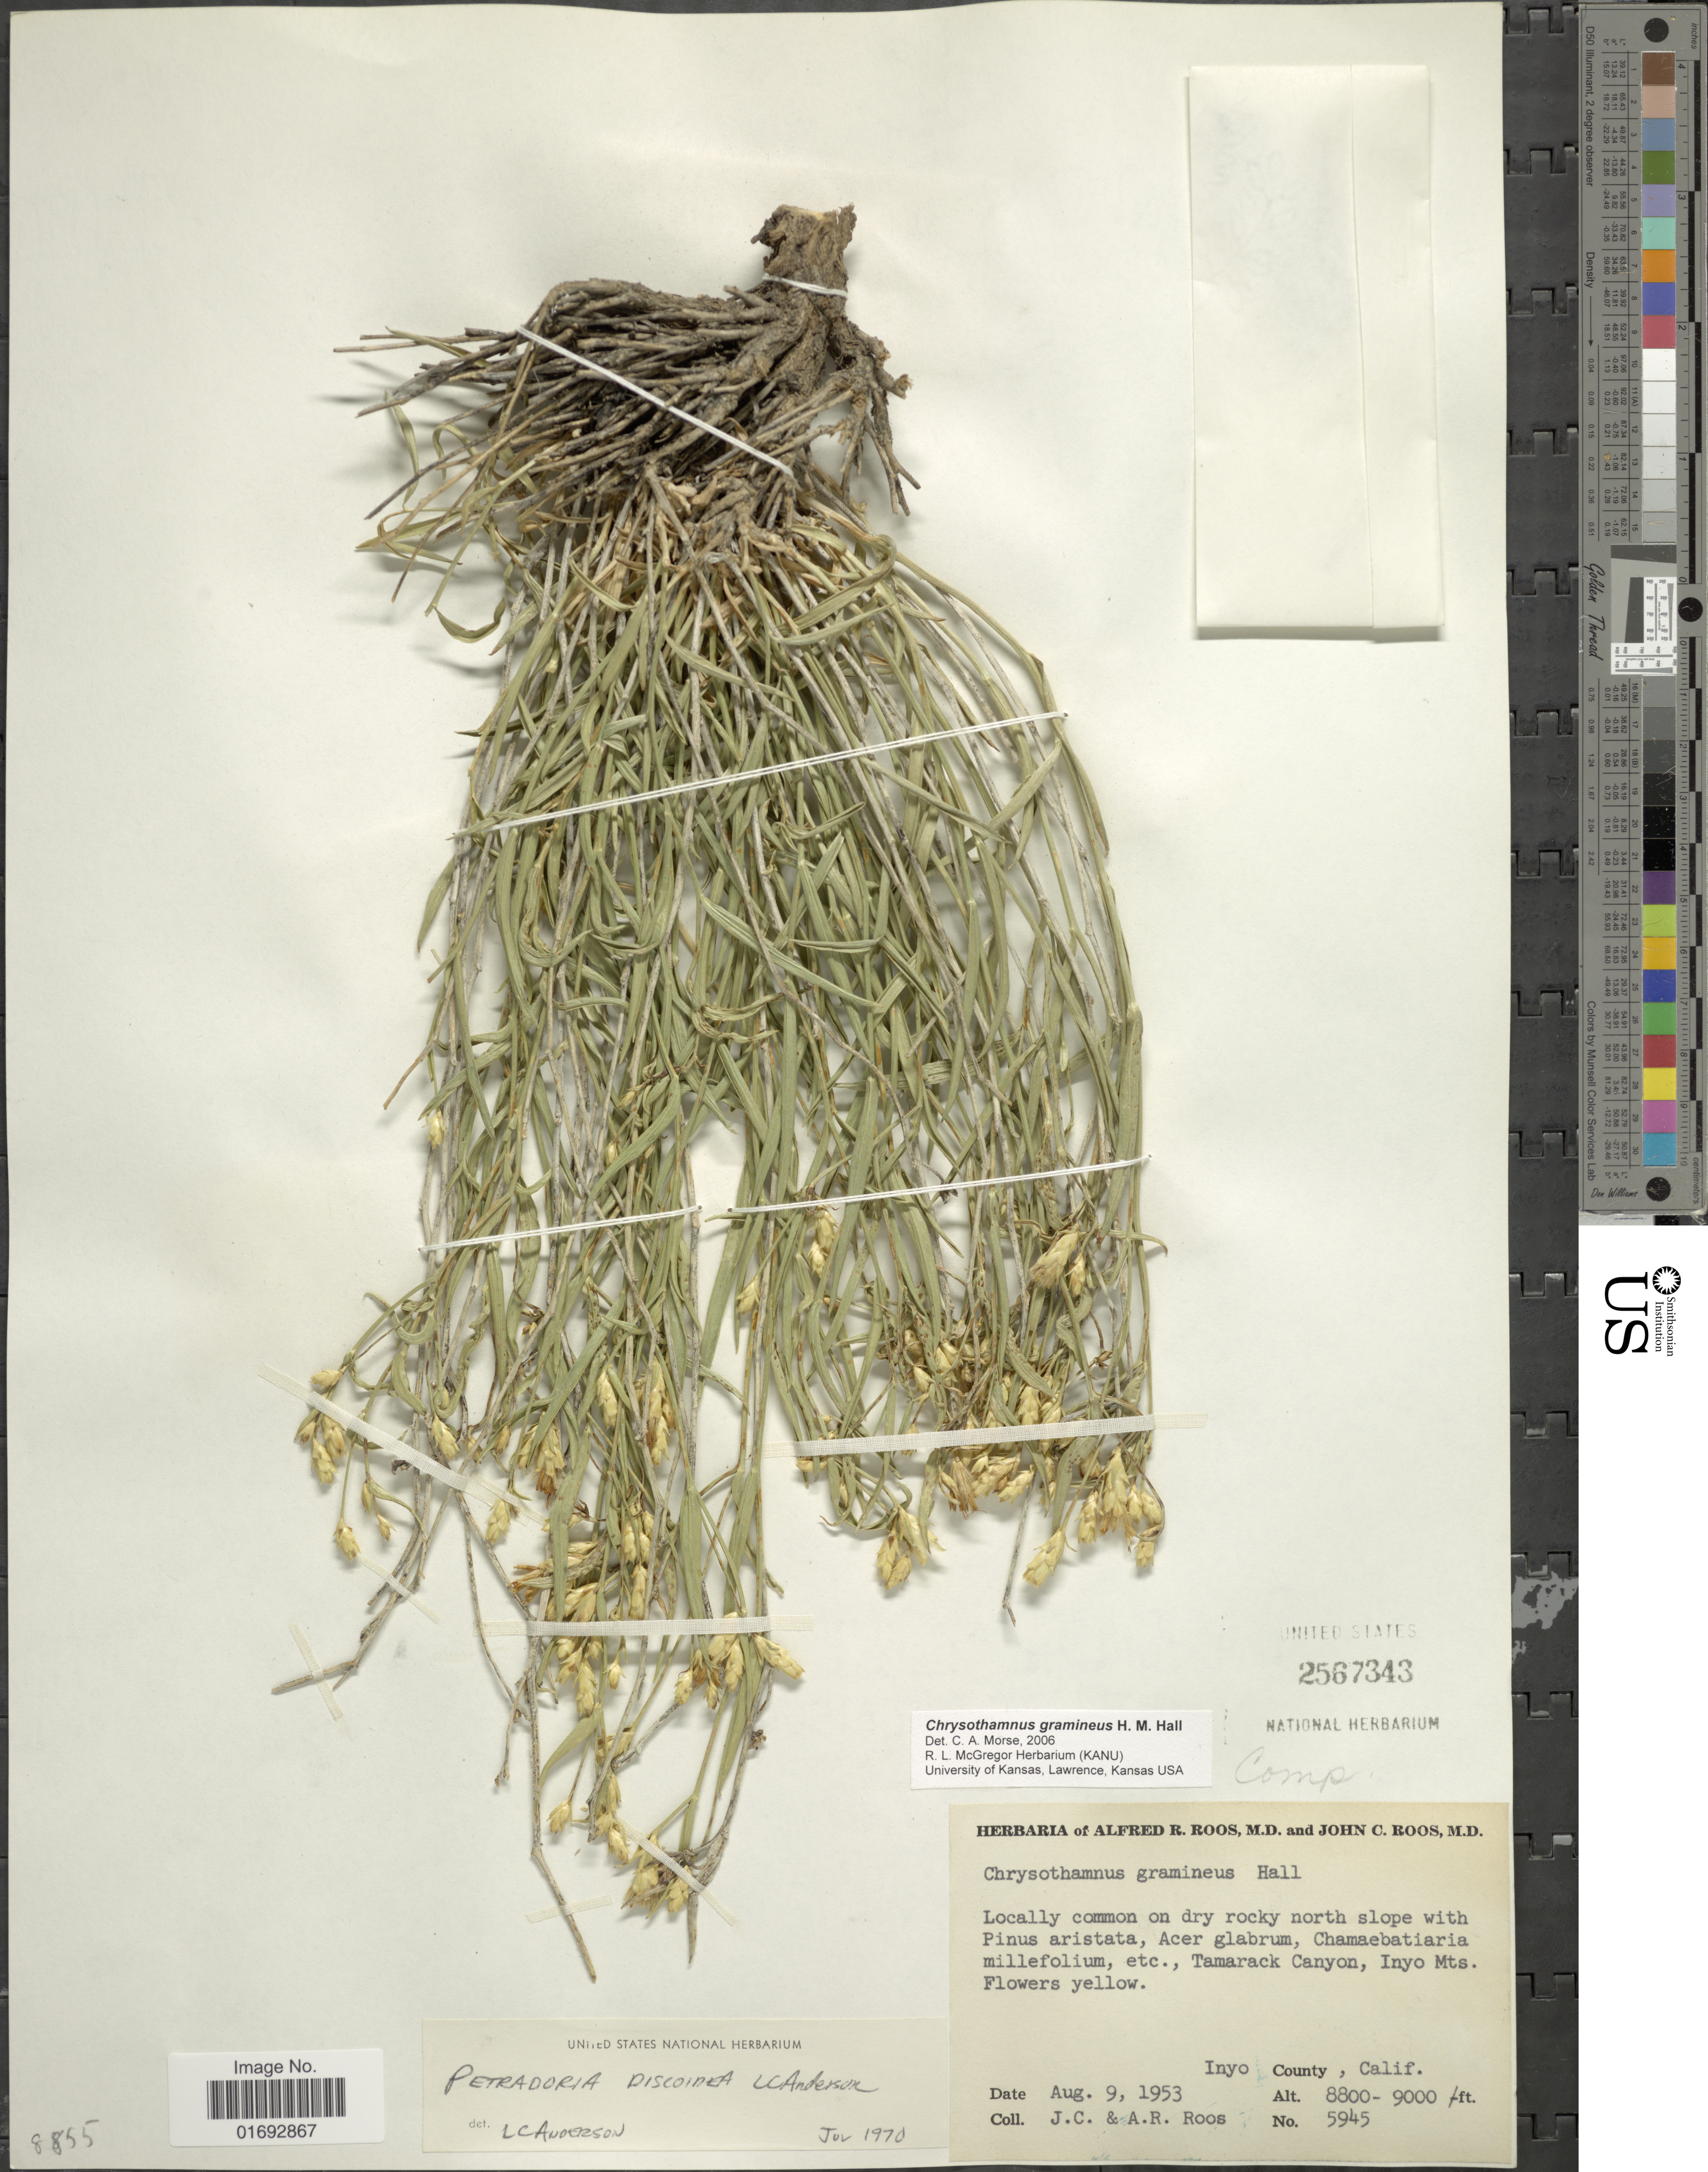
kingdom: Plantae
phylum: Tracheophyta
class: Magnoliopsida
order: Asterales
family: Asteraceae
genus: Cuniculotinus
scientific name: Cuniculotinus gramineus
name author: (H.M. Hall) et al.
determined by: Urbatsch, Lowell E., Curator (LSU), Louisiana State University (UNITED STATES)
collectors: J. C. Roos & A. R. Roos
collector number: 5945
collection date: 1953-08-09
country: United States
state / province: California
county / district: Inyo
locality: Locally common on dry rocky north slope, Tamarack Canyon, Inyo County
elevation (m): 2682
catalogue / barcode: US 2567343